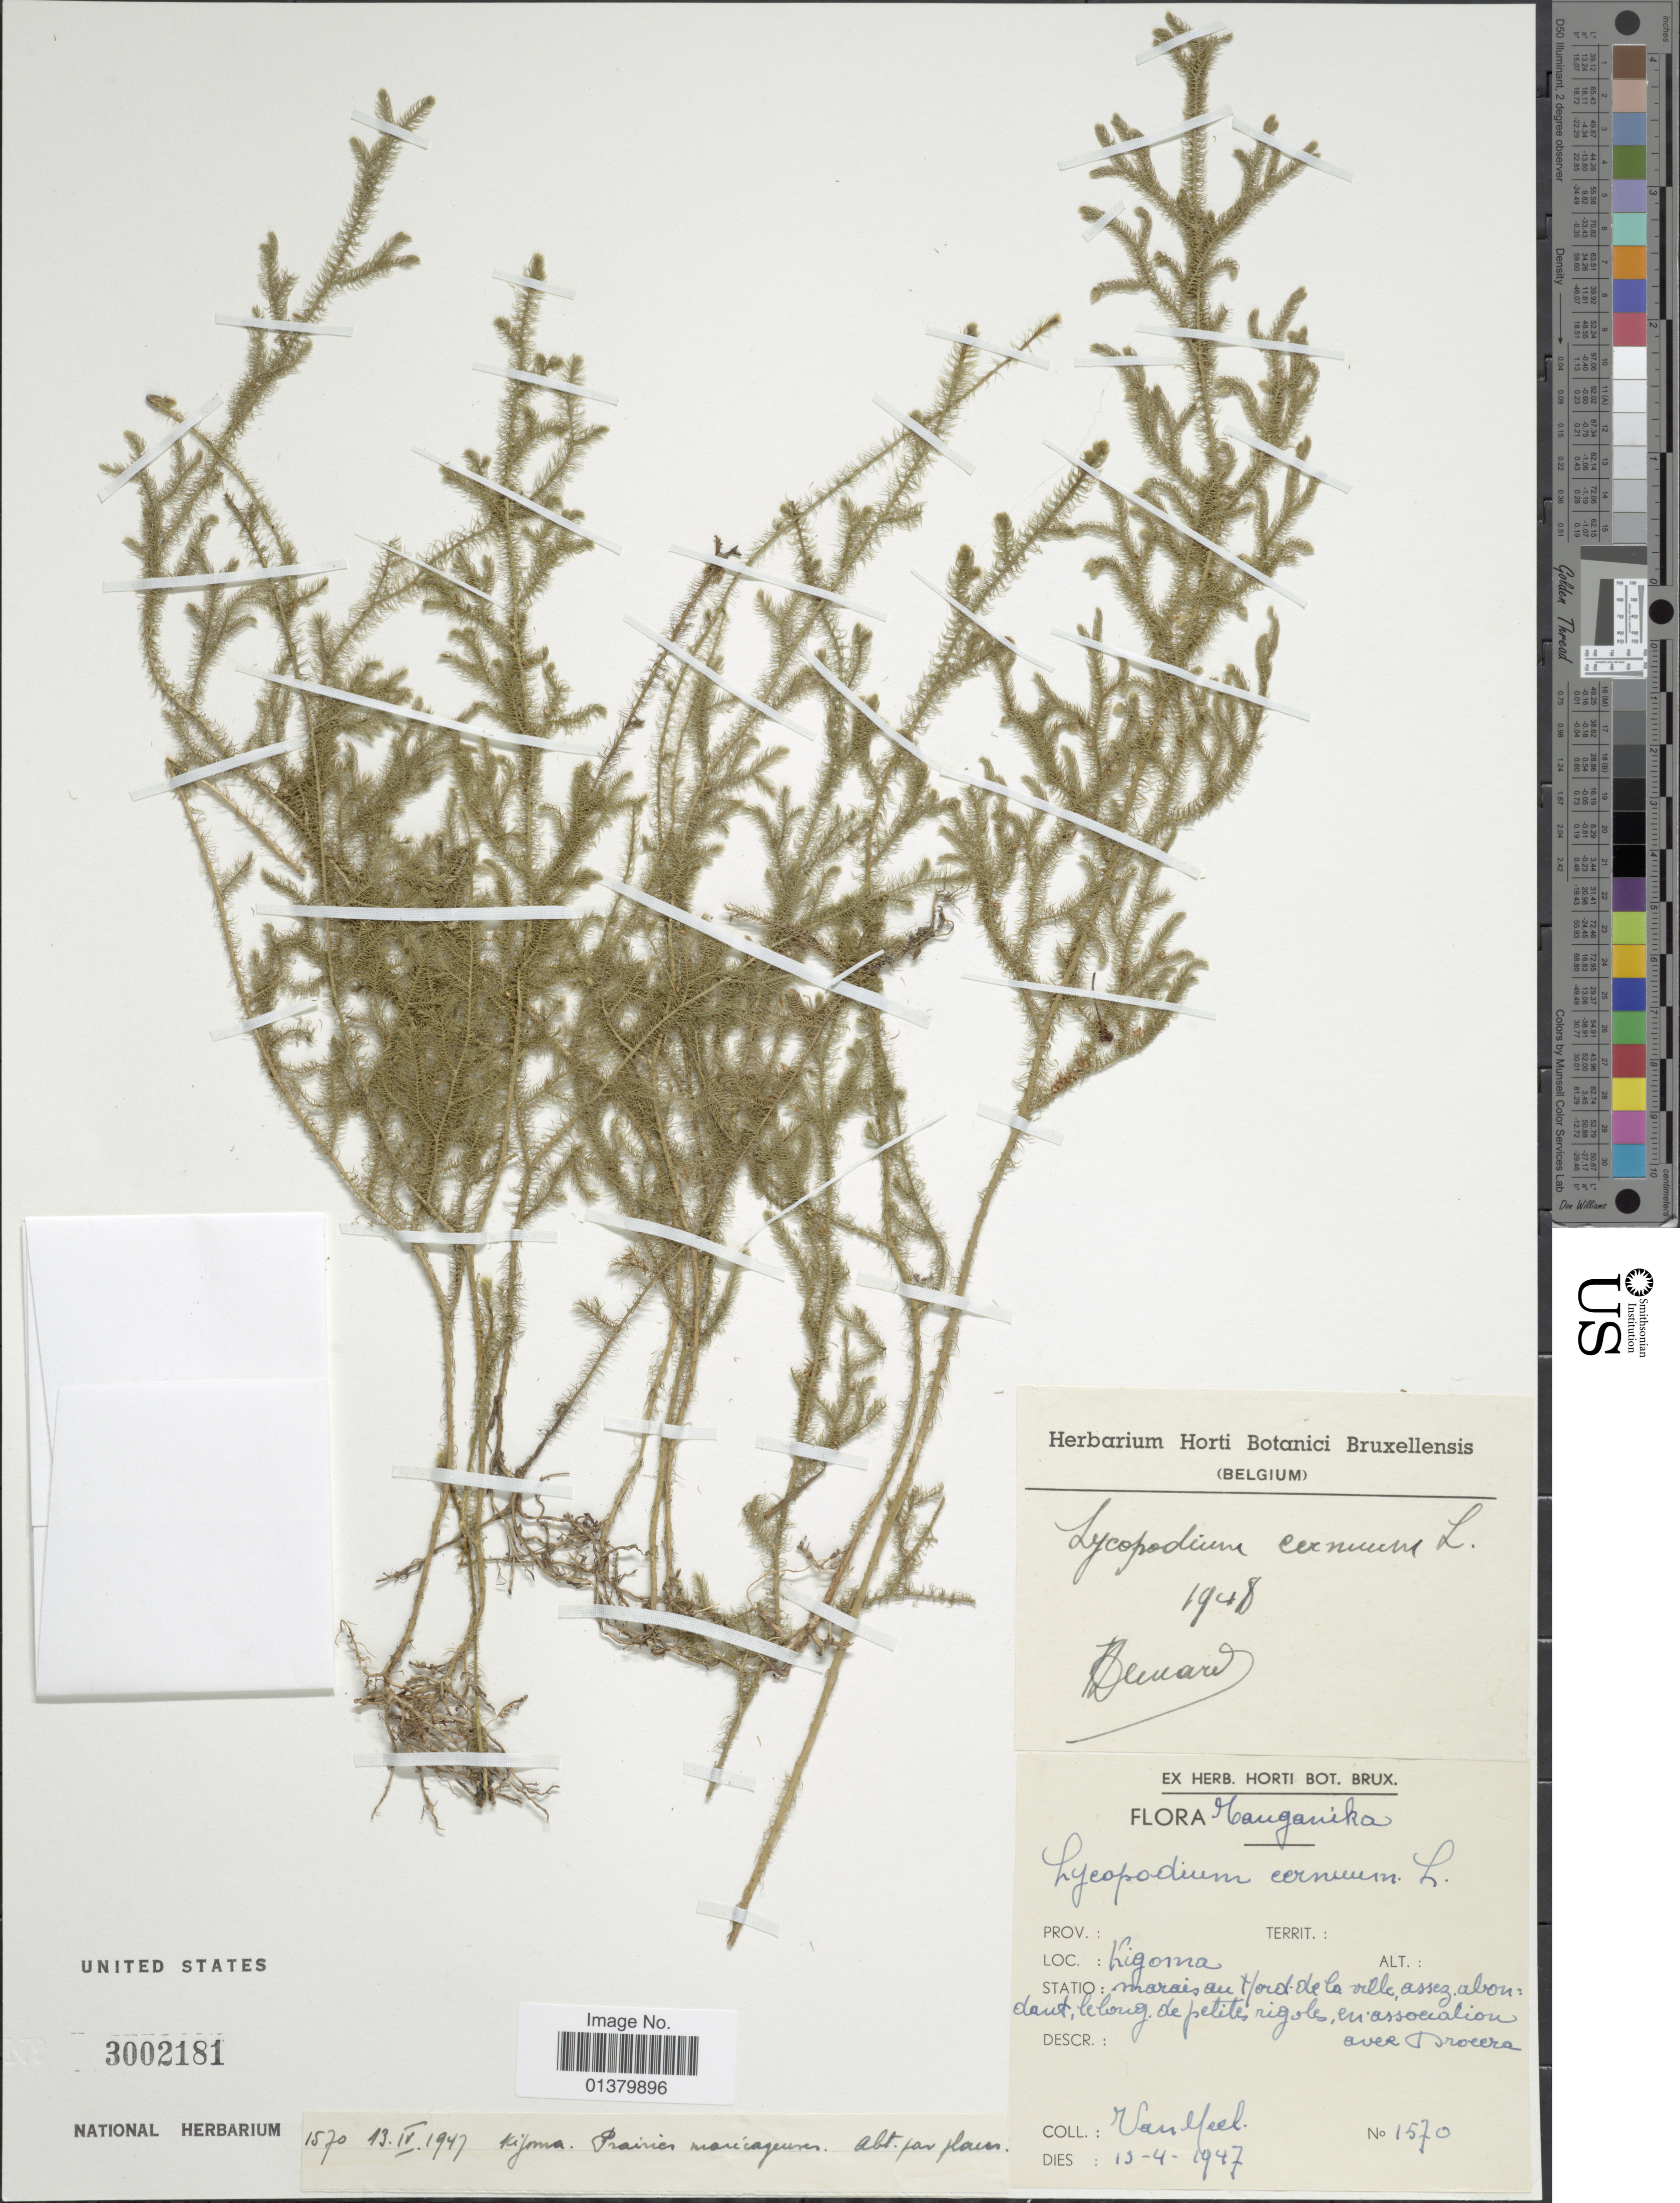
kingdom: Plantae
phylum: Tracheophyta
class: Lycopodiopsida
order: Lycopodiales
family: Lycopodiaceae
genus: Palhinhaea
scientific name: Palhinhaea cernua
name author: (L.) Vasc. & Franco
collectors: Meel Van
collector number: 1570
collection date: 1947-04-13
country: Tanzania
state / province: Kigoma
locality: Tanganyika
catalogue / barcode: US 3002181